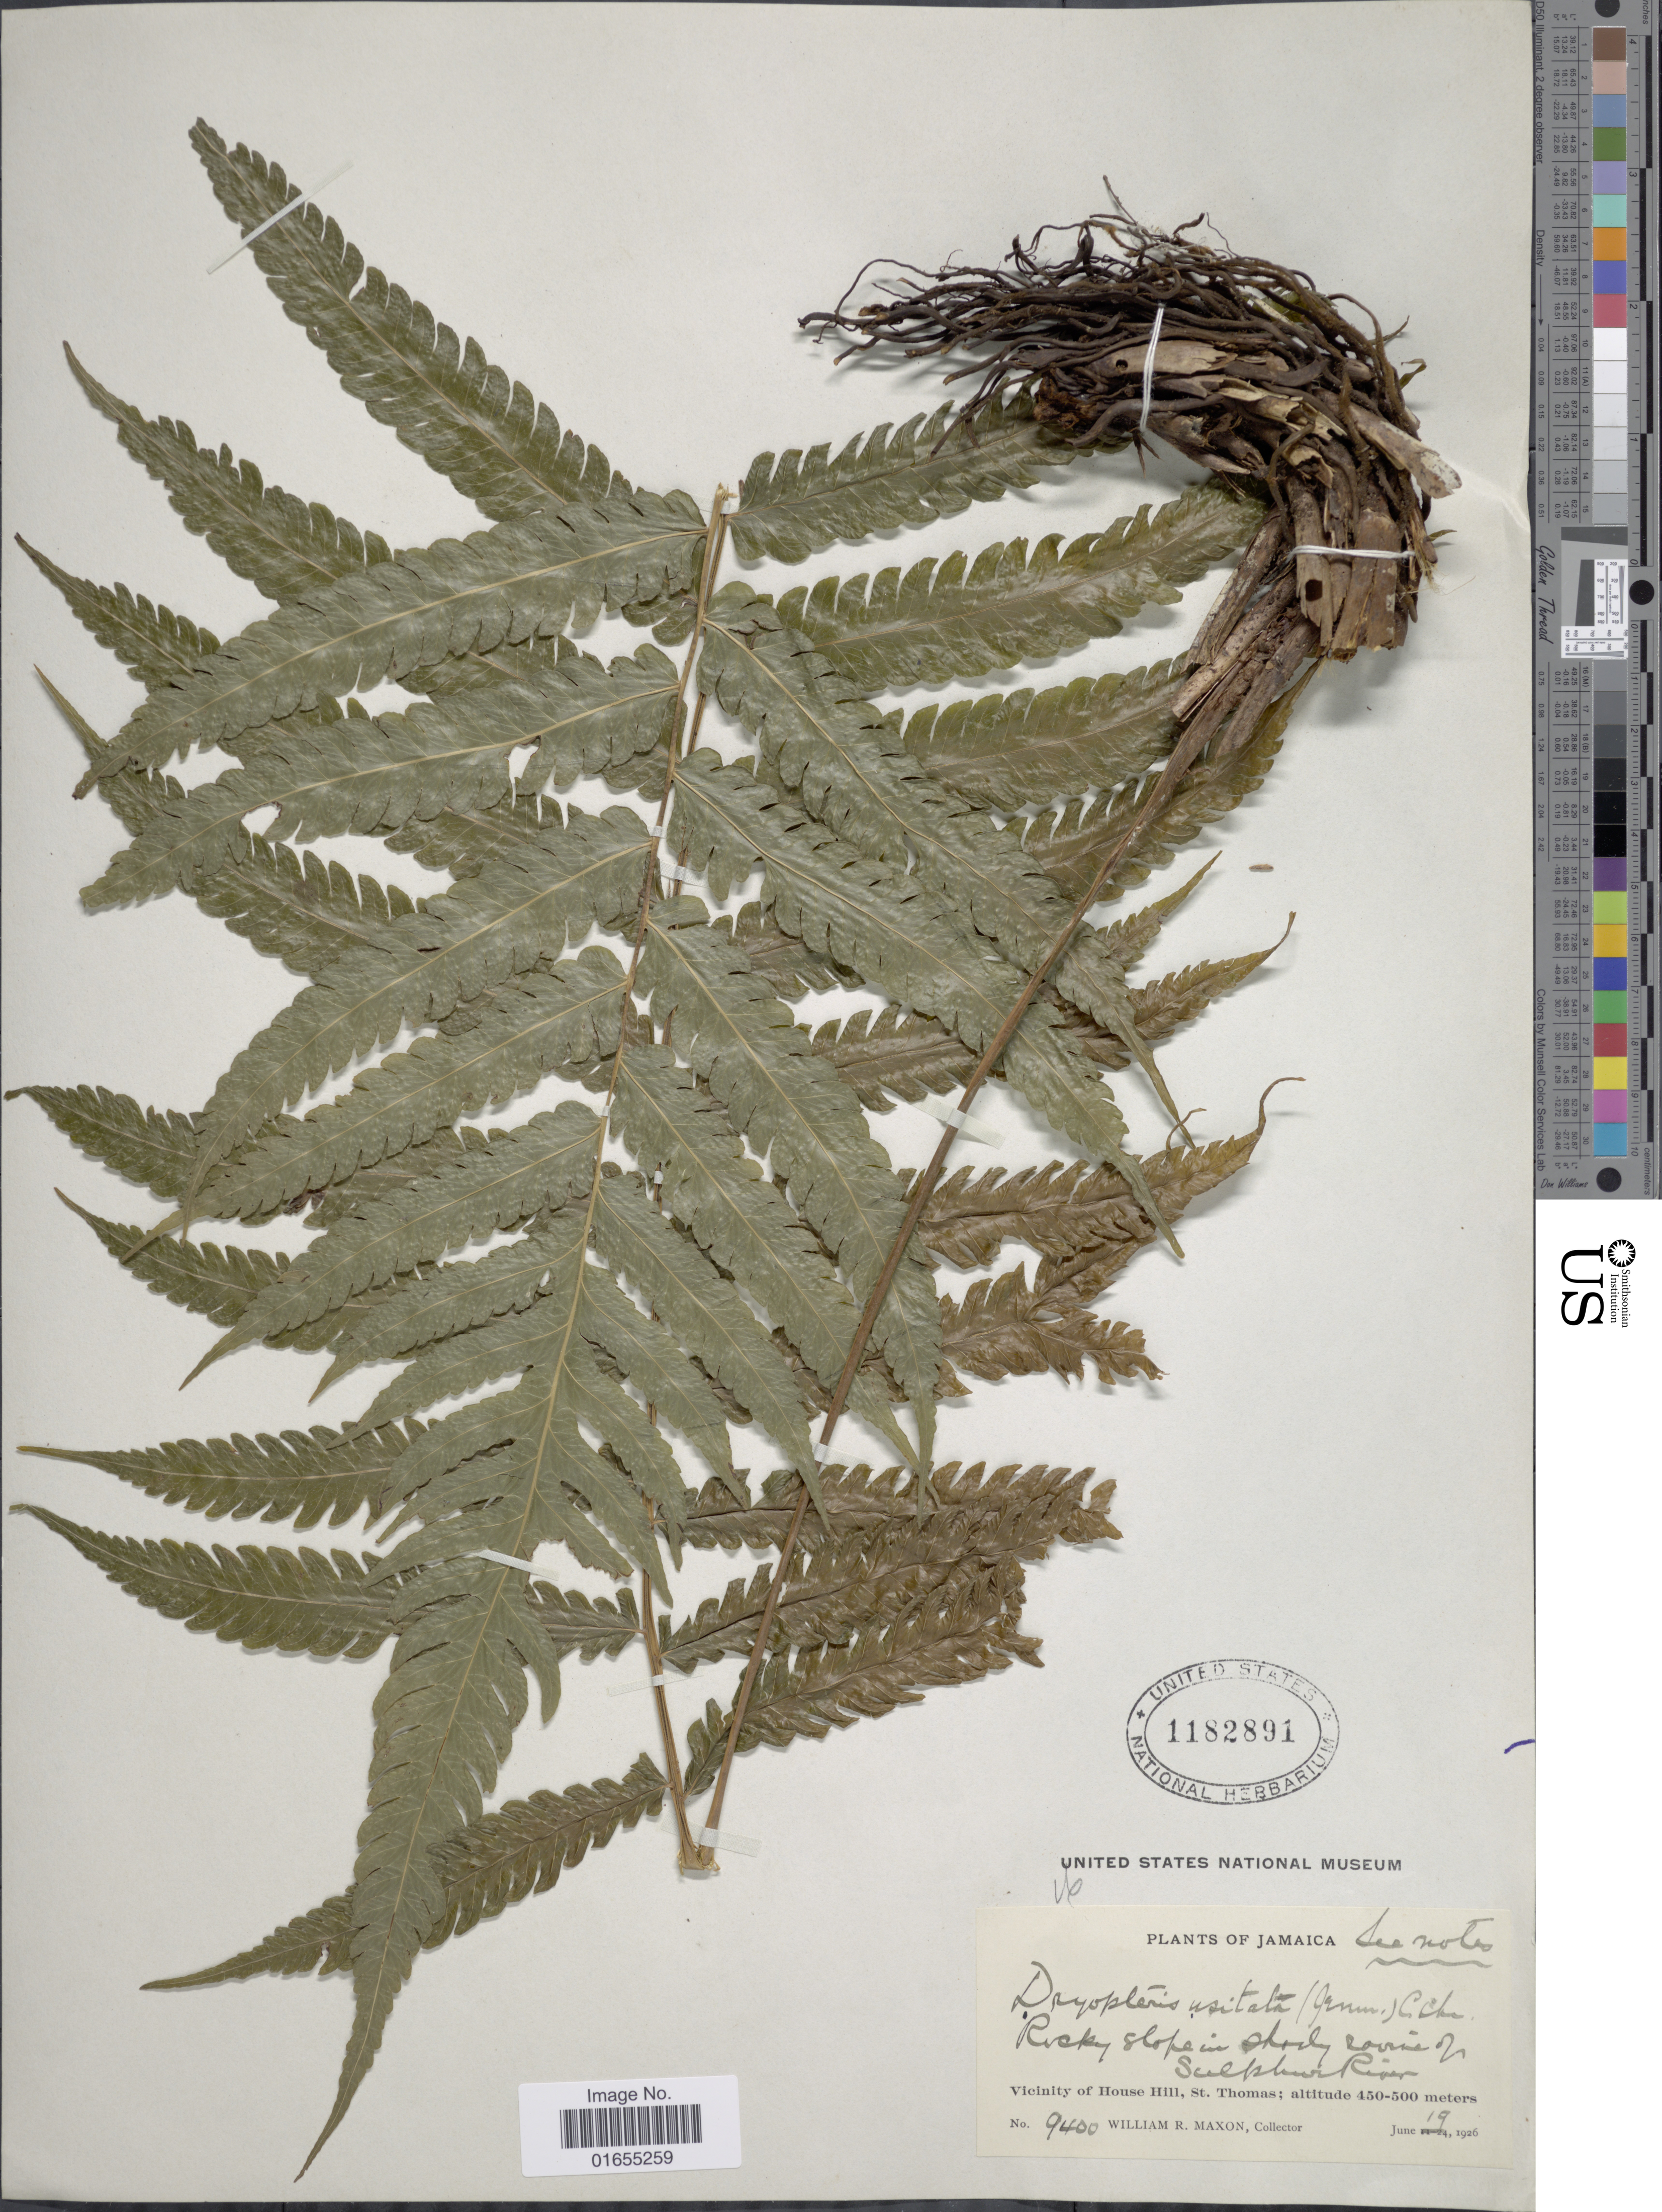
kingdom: Plantae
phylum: Tracheophyta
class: Polypodiopsida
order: Polypodiales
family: Thelypteridaceae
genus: Goniopteris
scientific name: Goniopteris venusta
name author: (Heward) Pic. Serm.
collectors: W. R. Maxon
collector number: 9400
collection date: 1926-06-19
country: Jamaica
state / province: Saint Thomas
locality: Vicinity of House Hill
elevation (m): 450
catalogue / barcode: US 1182891